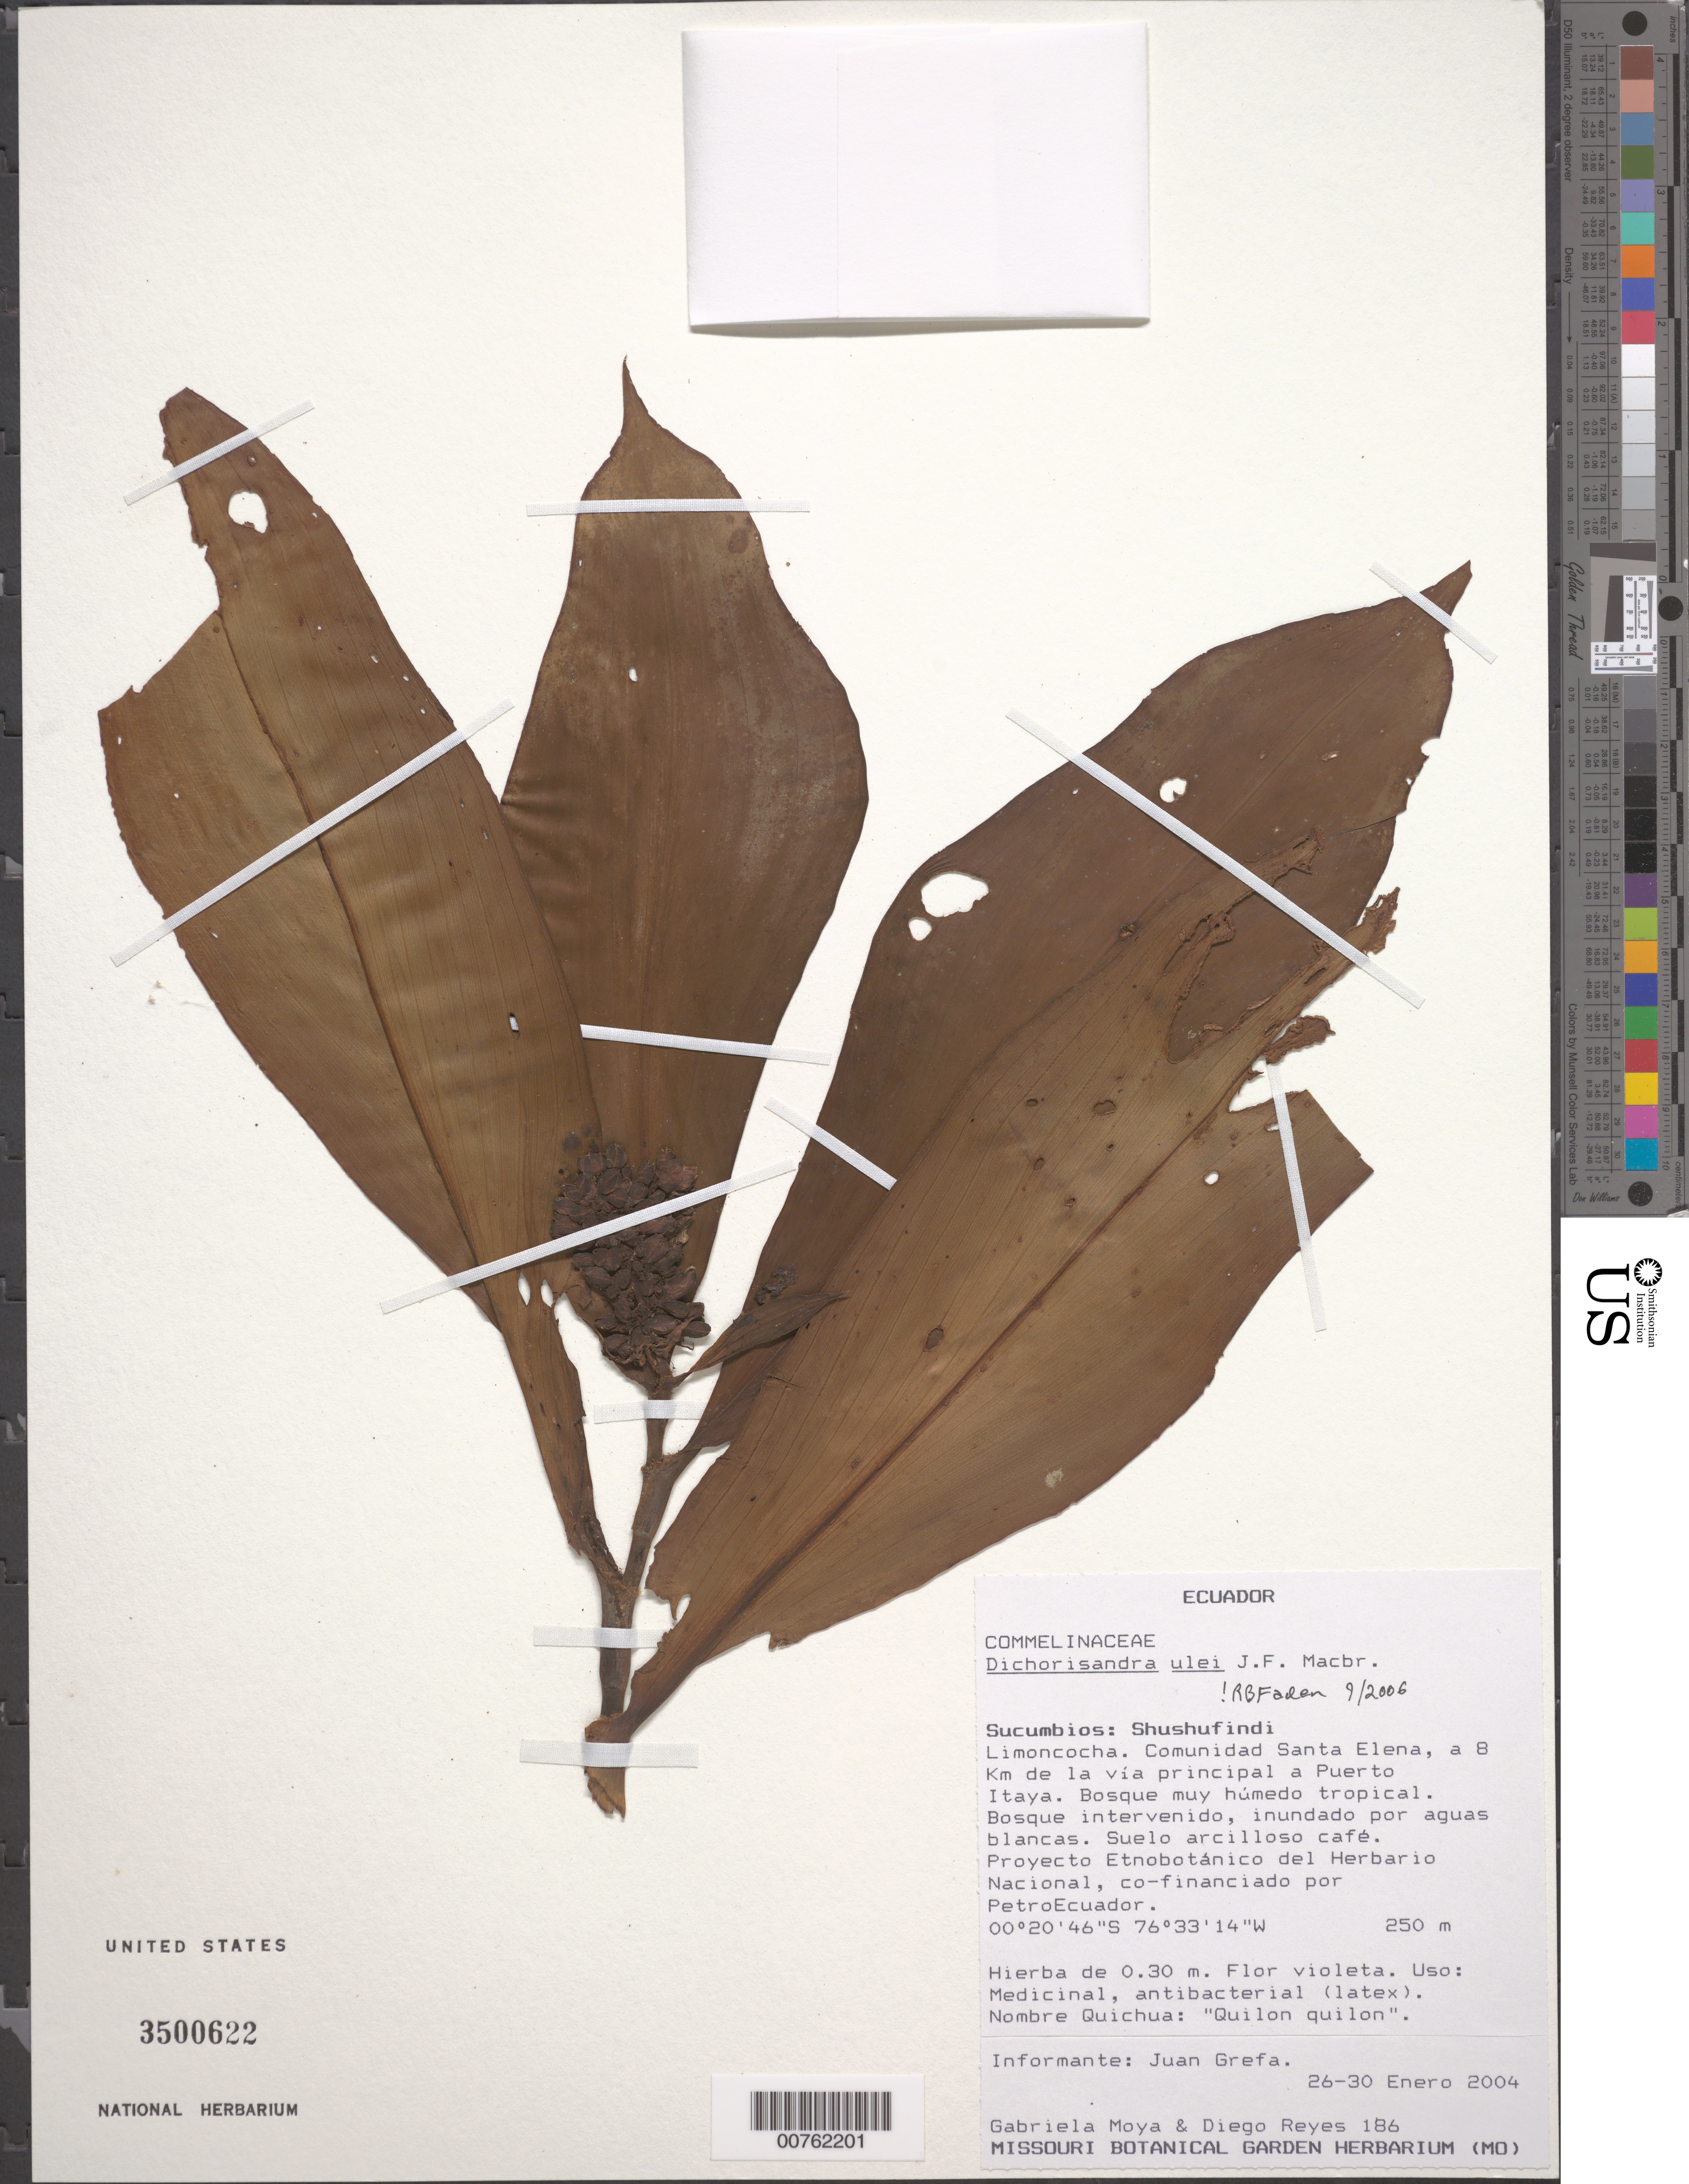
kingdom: Plantae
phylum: Tracheophyta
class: Liliopsida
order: Commelinales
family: Commelinaceae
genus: Dichorisandra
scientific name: Dichorisandra ulei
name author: J.F. Macbr.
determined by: Faden, Robert B., (US), Smithsonian Institution - National Museum of Natural History (UNITED STATES)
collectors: G. Moya & D. Reyes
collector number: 186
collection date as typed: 26-30 Jan 2004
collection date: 2004-01-26/2004-01-30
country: Ecuador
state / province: Sucumbíos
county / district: Shushufindi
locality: Limoncocha. Comunidad Santa Elena, a 8 km de la via principal a Puerto Itaya. Bosque muy humedo tropical. Bosque intervenido, inundado por aguas blancas. Suelo arcilloso cafe. Proyecto EtnoBotanico del HerbaRio Nacional, co-financIado por PetroEcuador.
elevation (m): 250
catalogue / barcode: US 3500622